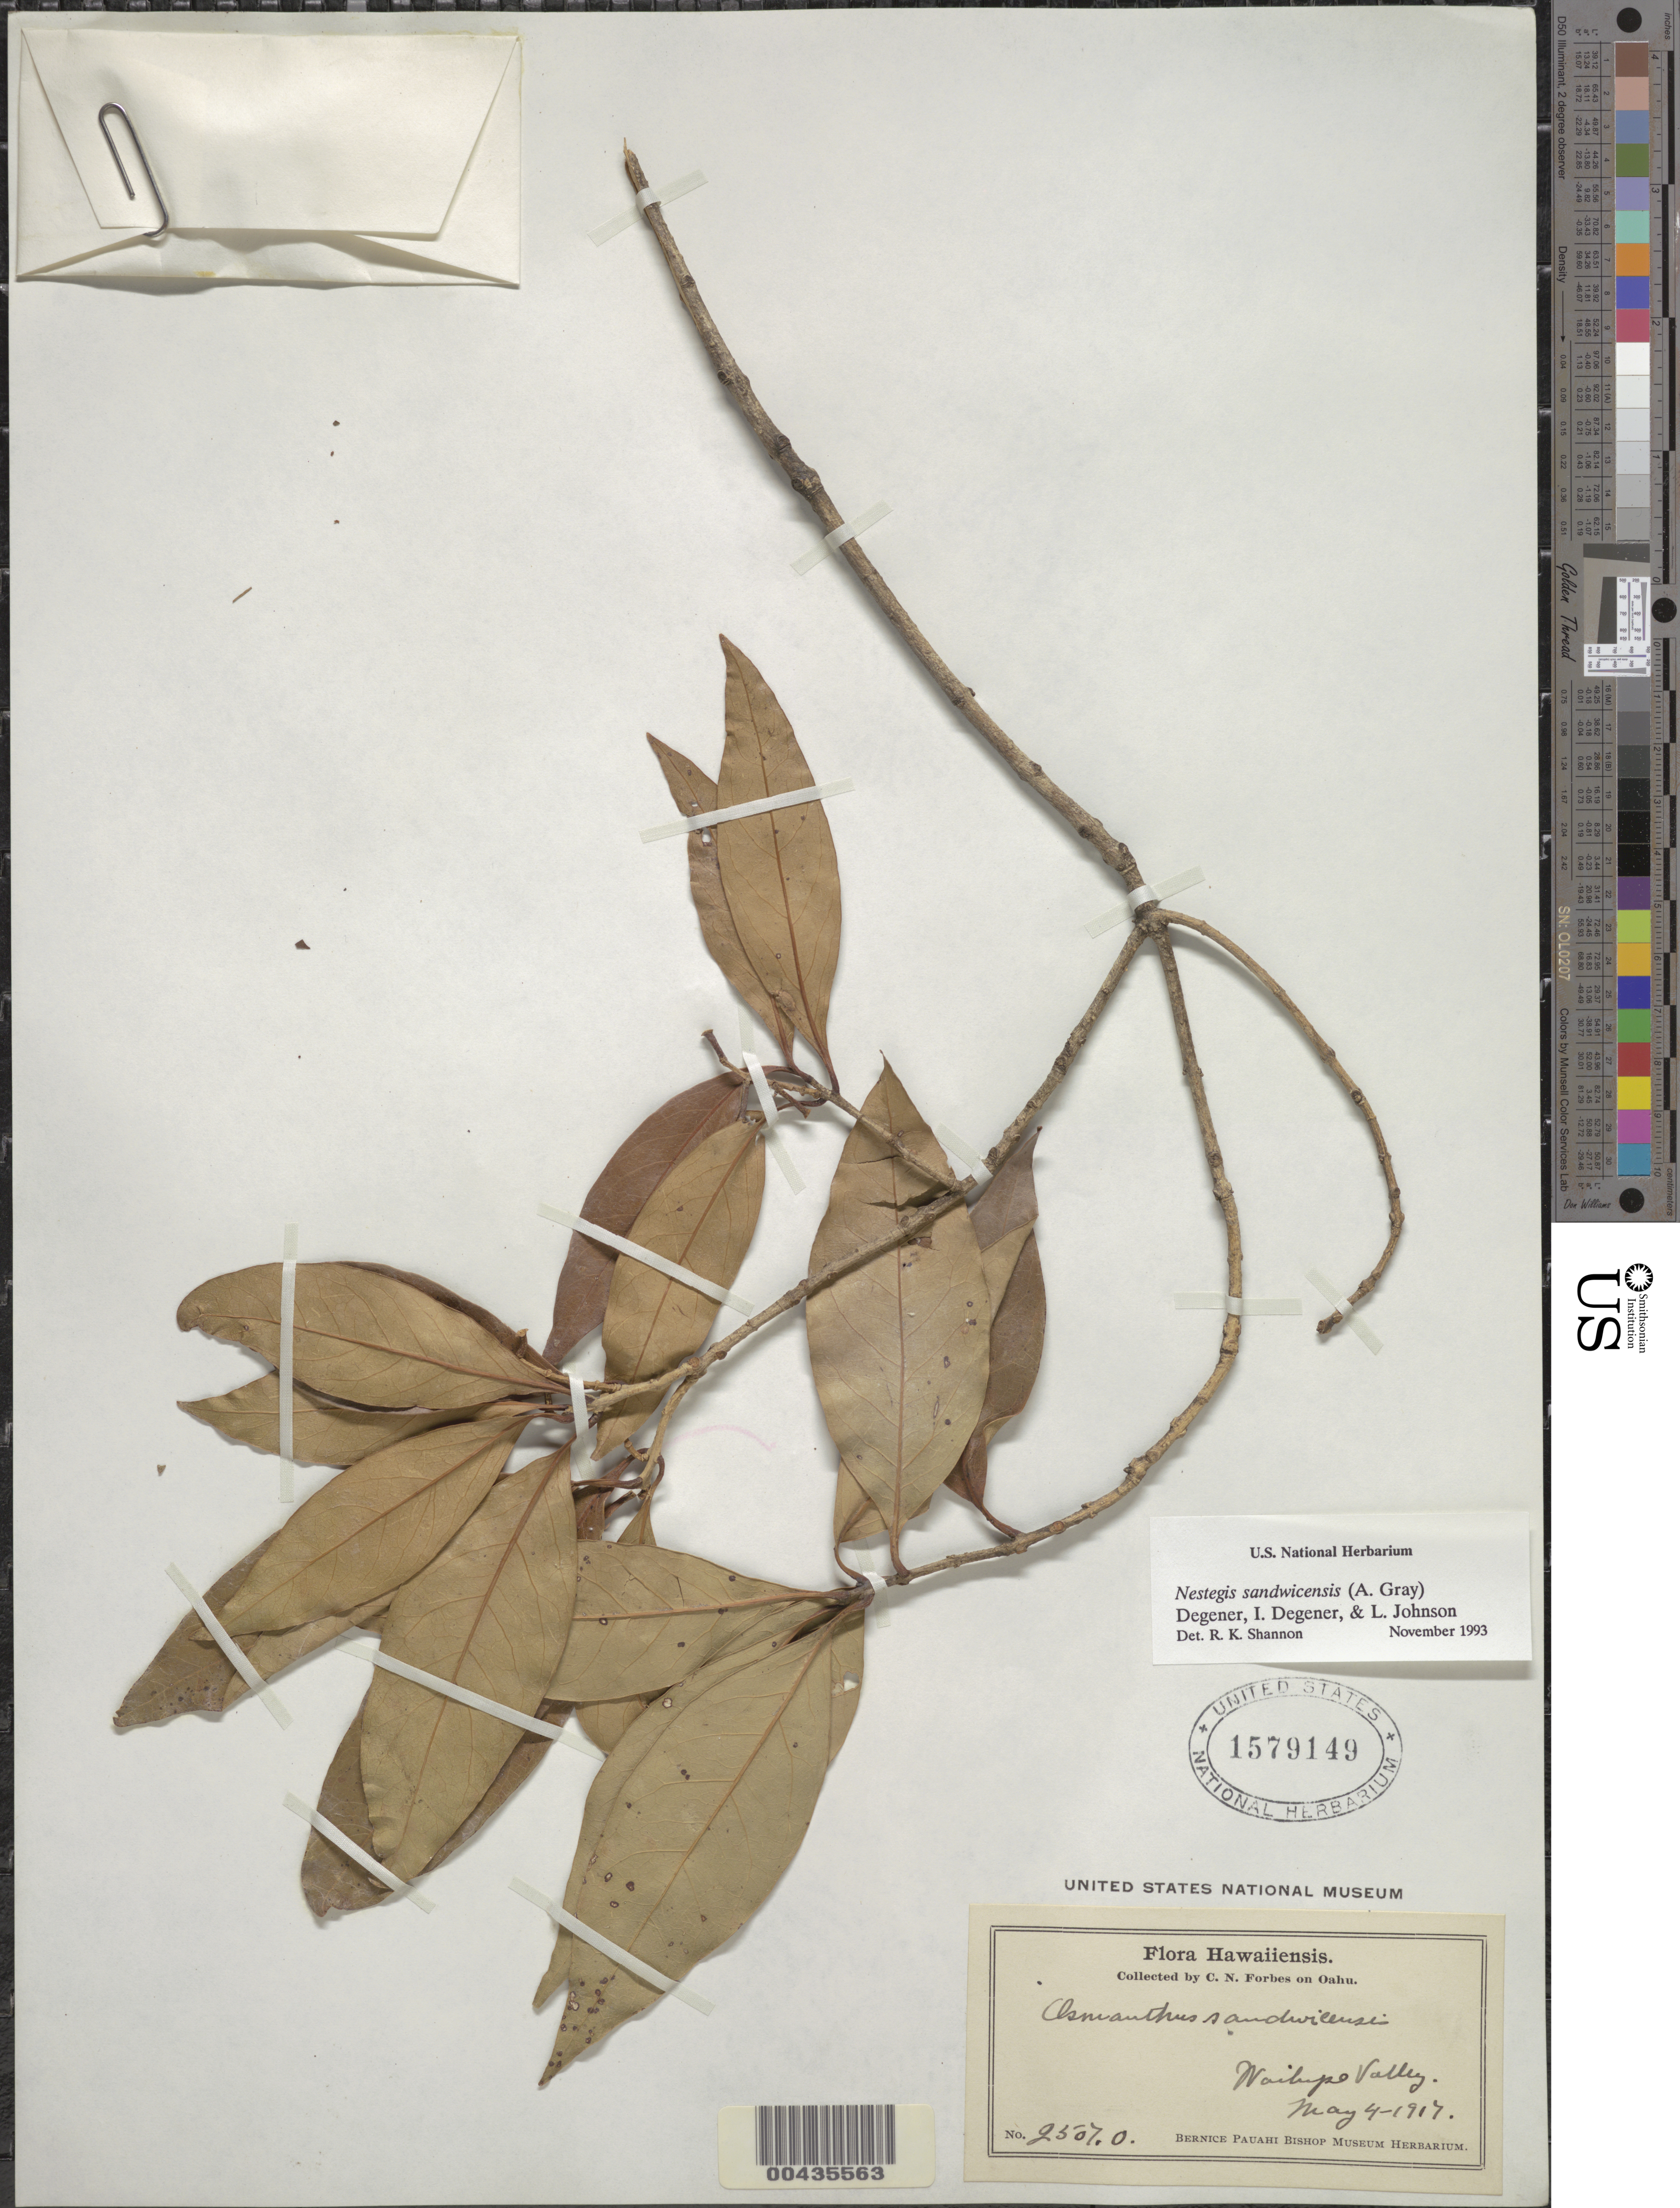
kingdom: Plantae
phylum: Tracheophyta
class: Magnoliopsida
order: Lamiales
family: Oleaceae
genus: Notelaea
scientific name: Notelaea sandwicensis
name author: (A. Gray) Hong-Wa & Besnard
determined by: Wagner, W. L., (BOT), Smithsonian Institution - National Museum of Natural History (UNITED STATES)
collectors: C. N. Forbes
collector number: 2507.O.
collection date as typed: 4 May 1917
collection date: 1917-05-04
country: United States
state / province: Hawaii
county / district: Honolulu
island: Oahu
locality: Wailupe Valley, Oahu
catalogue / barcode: US 1579149